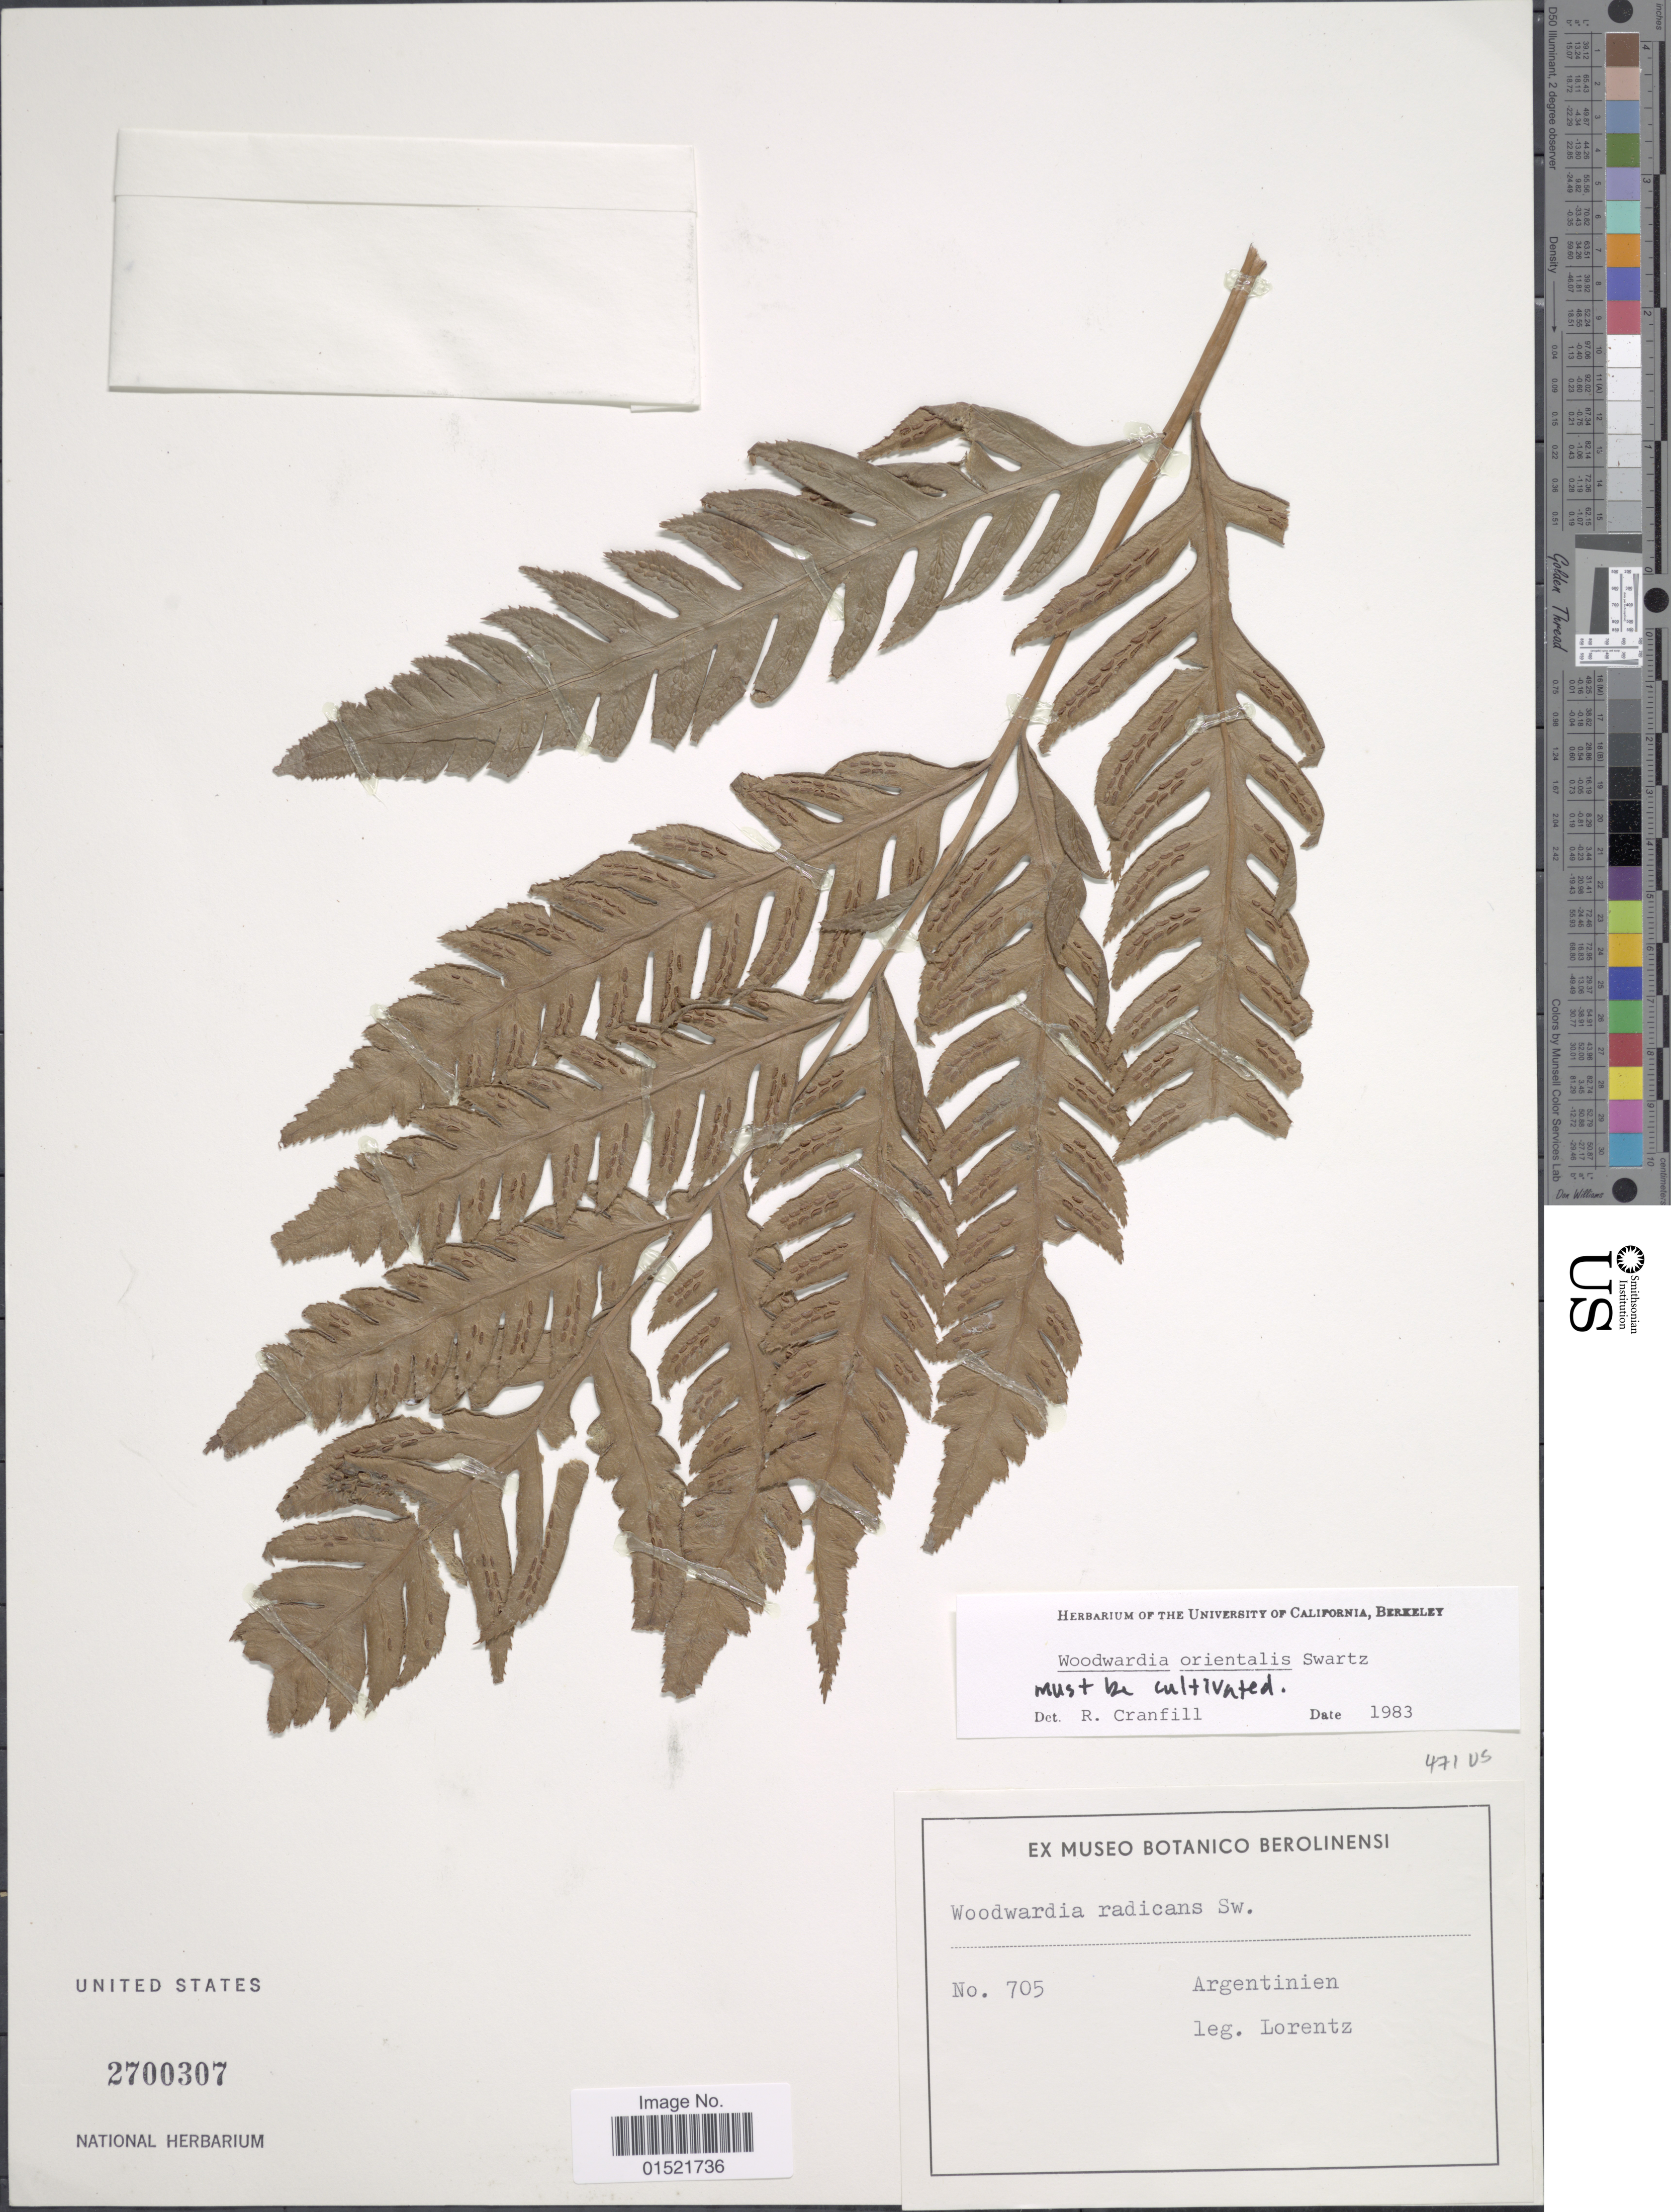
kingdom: Plantae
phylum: Tracheophyta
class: Polypodiopsida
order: Polypodiales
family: Blechnaceae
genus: Woodwardia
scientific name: Woodwardia orientalis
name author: Sw.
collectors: -. Lorentz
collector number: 705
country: Argentina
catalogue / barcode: US 2700307